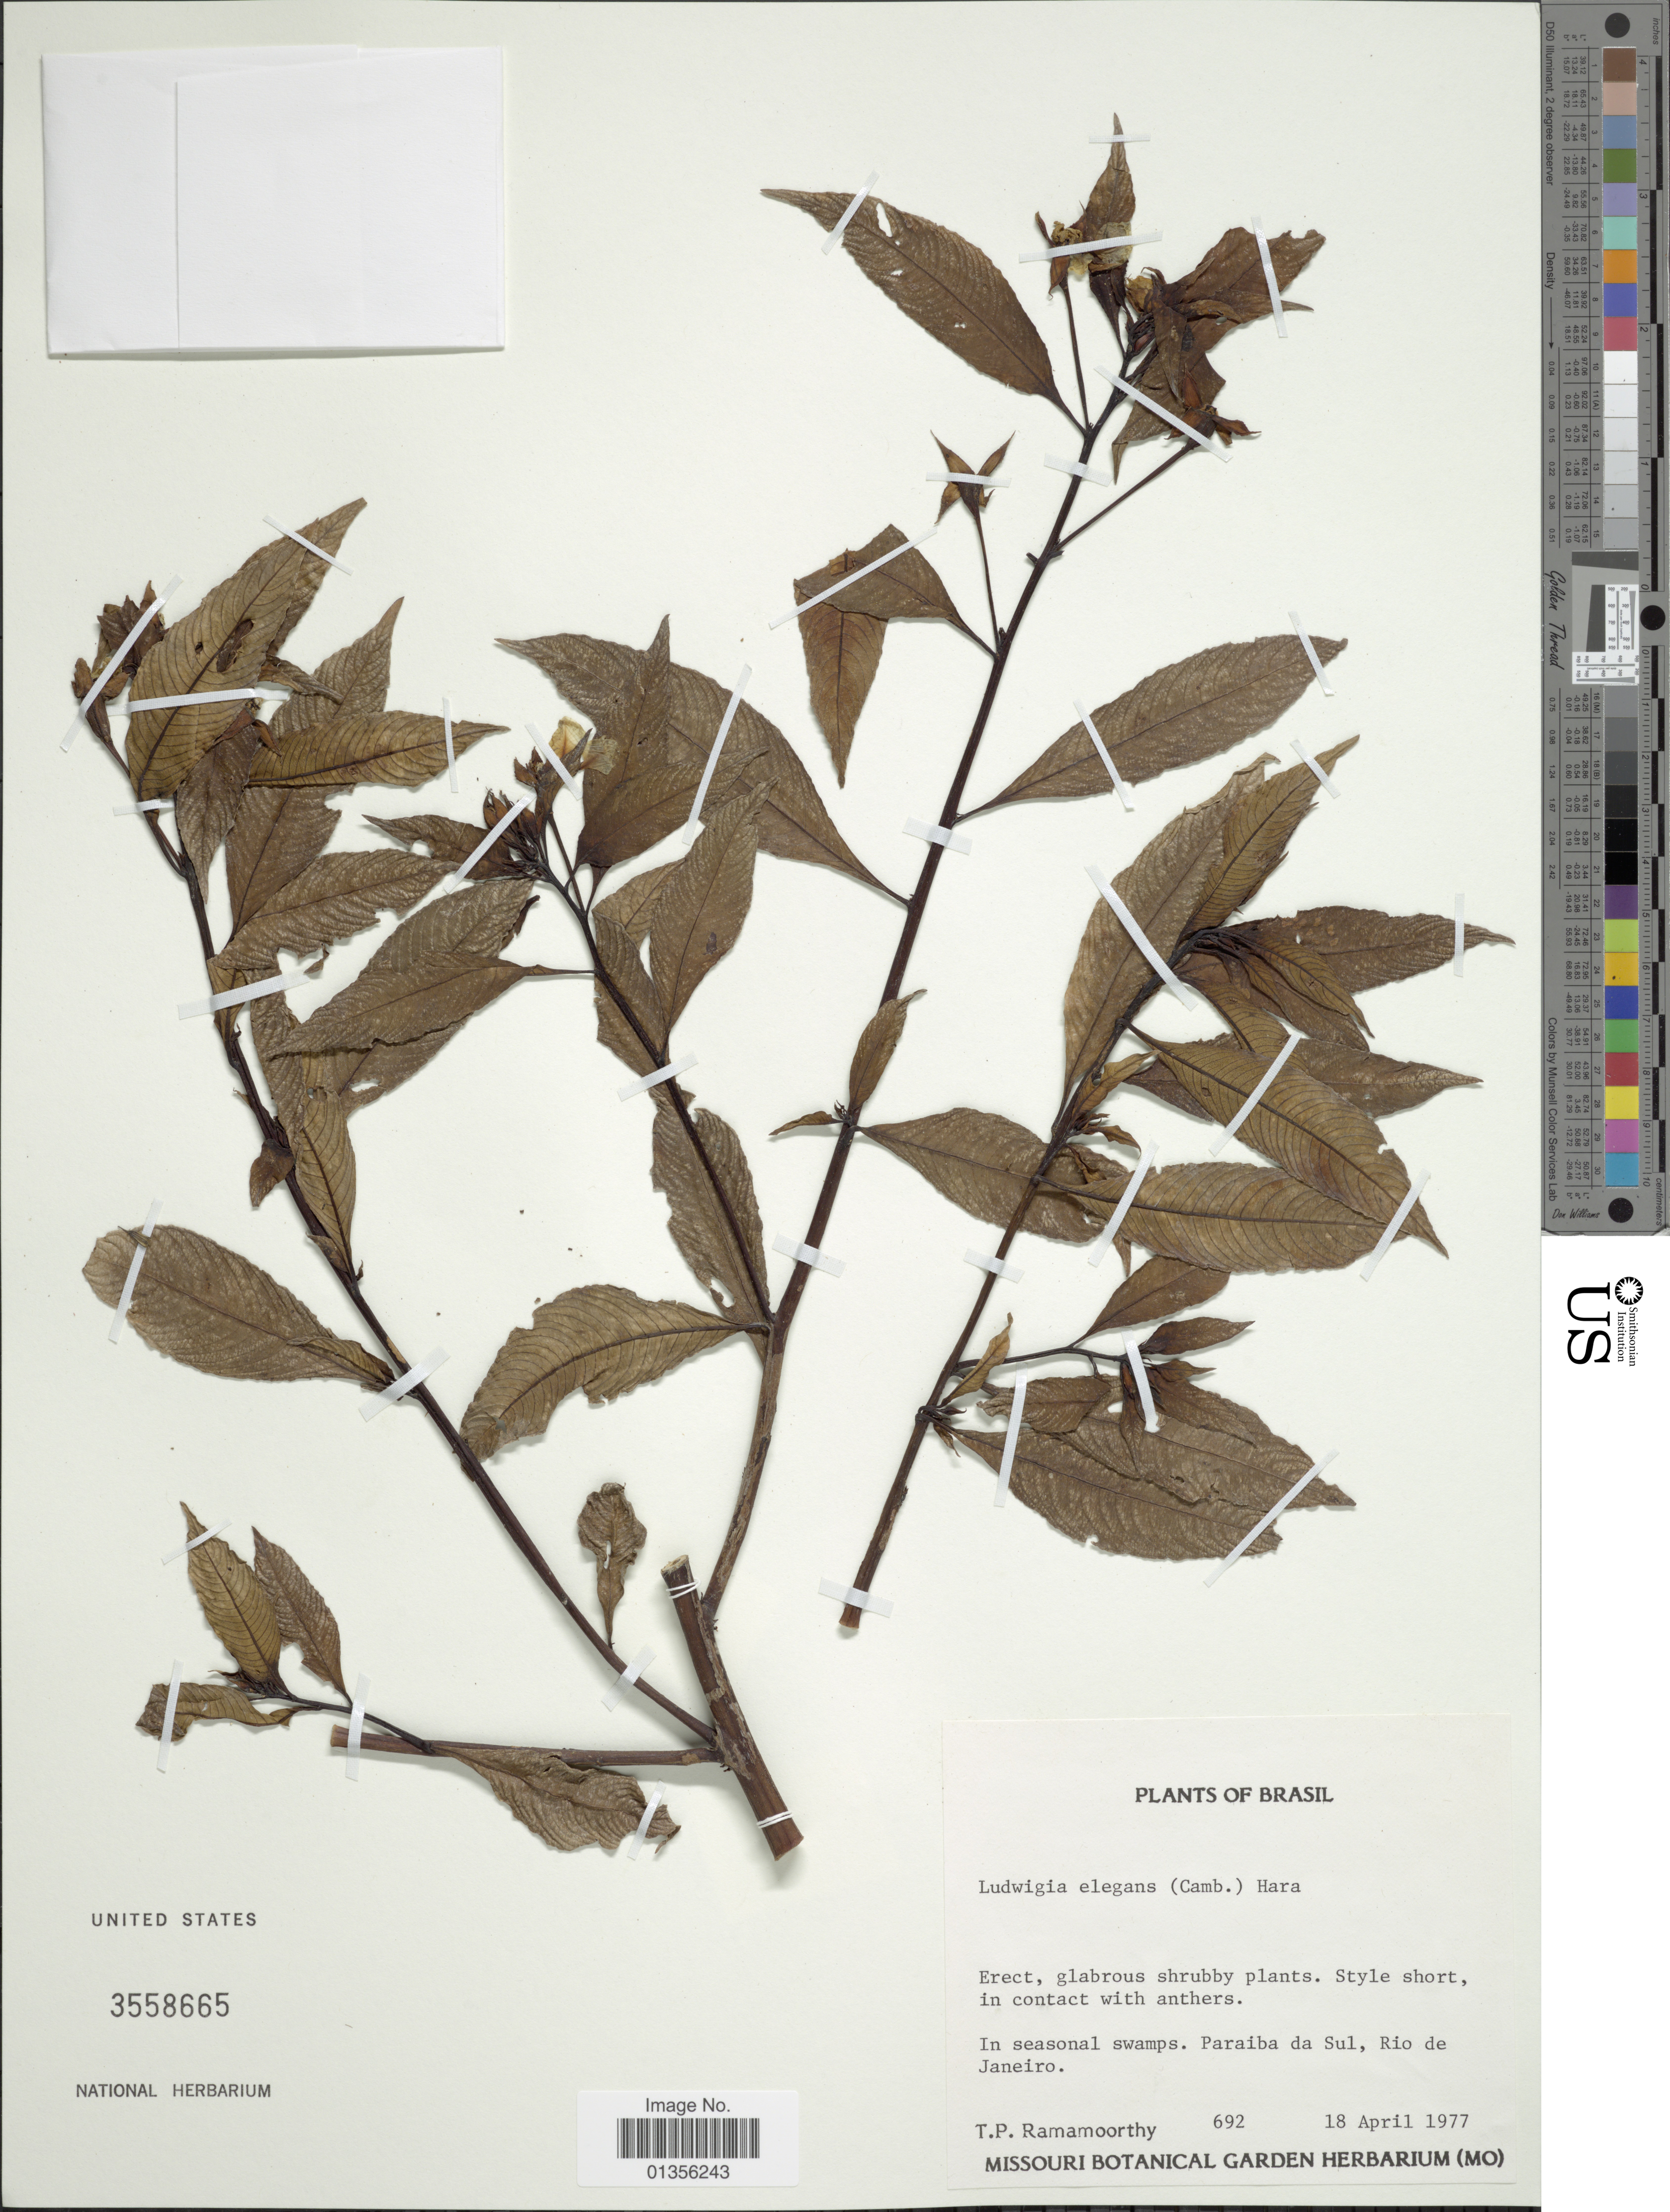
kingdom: Plantae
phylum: Tracheophyta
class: Magnoliopsida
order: Myrtales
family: Onagraceae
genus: Ludwigia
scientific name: Ludwigia elegans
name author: (Cambess.) H. Hara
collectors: T. P. Ramamoorthy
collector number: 692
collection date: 1977-04-18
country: Brazil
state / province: Rio de Janeiro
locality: Paraiba da Sul.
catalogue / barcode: US 3558665